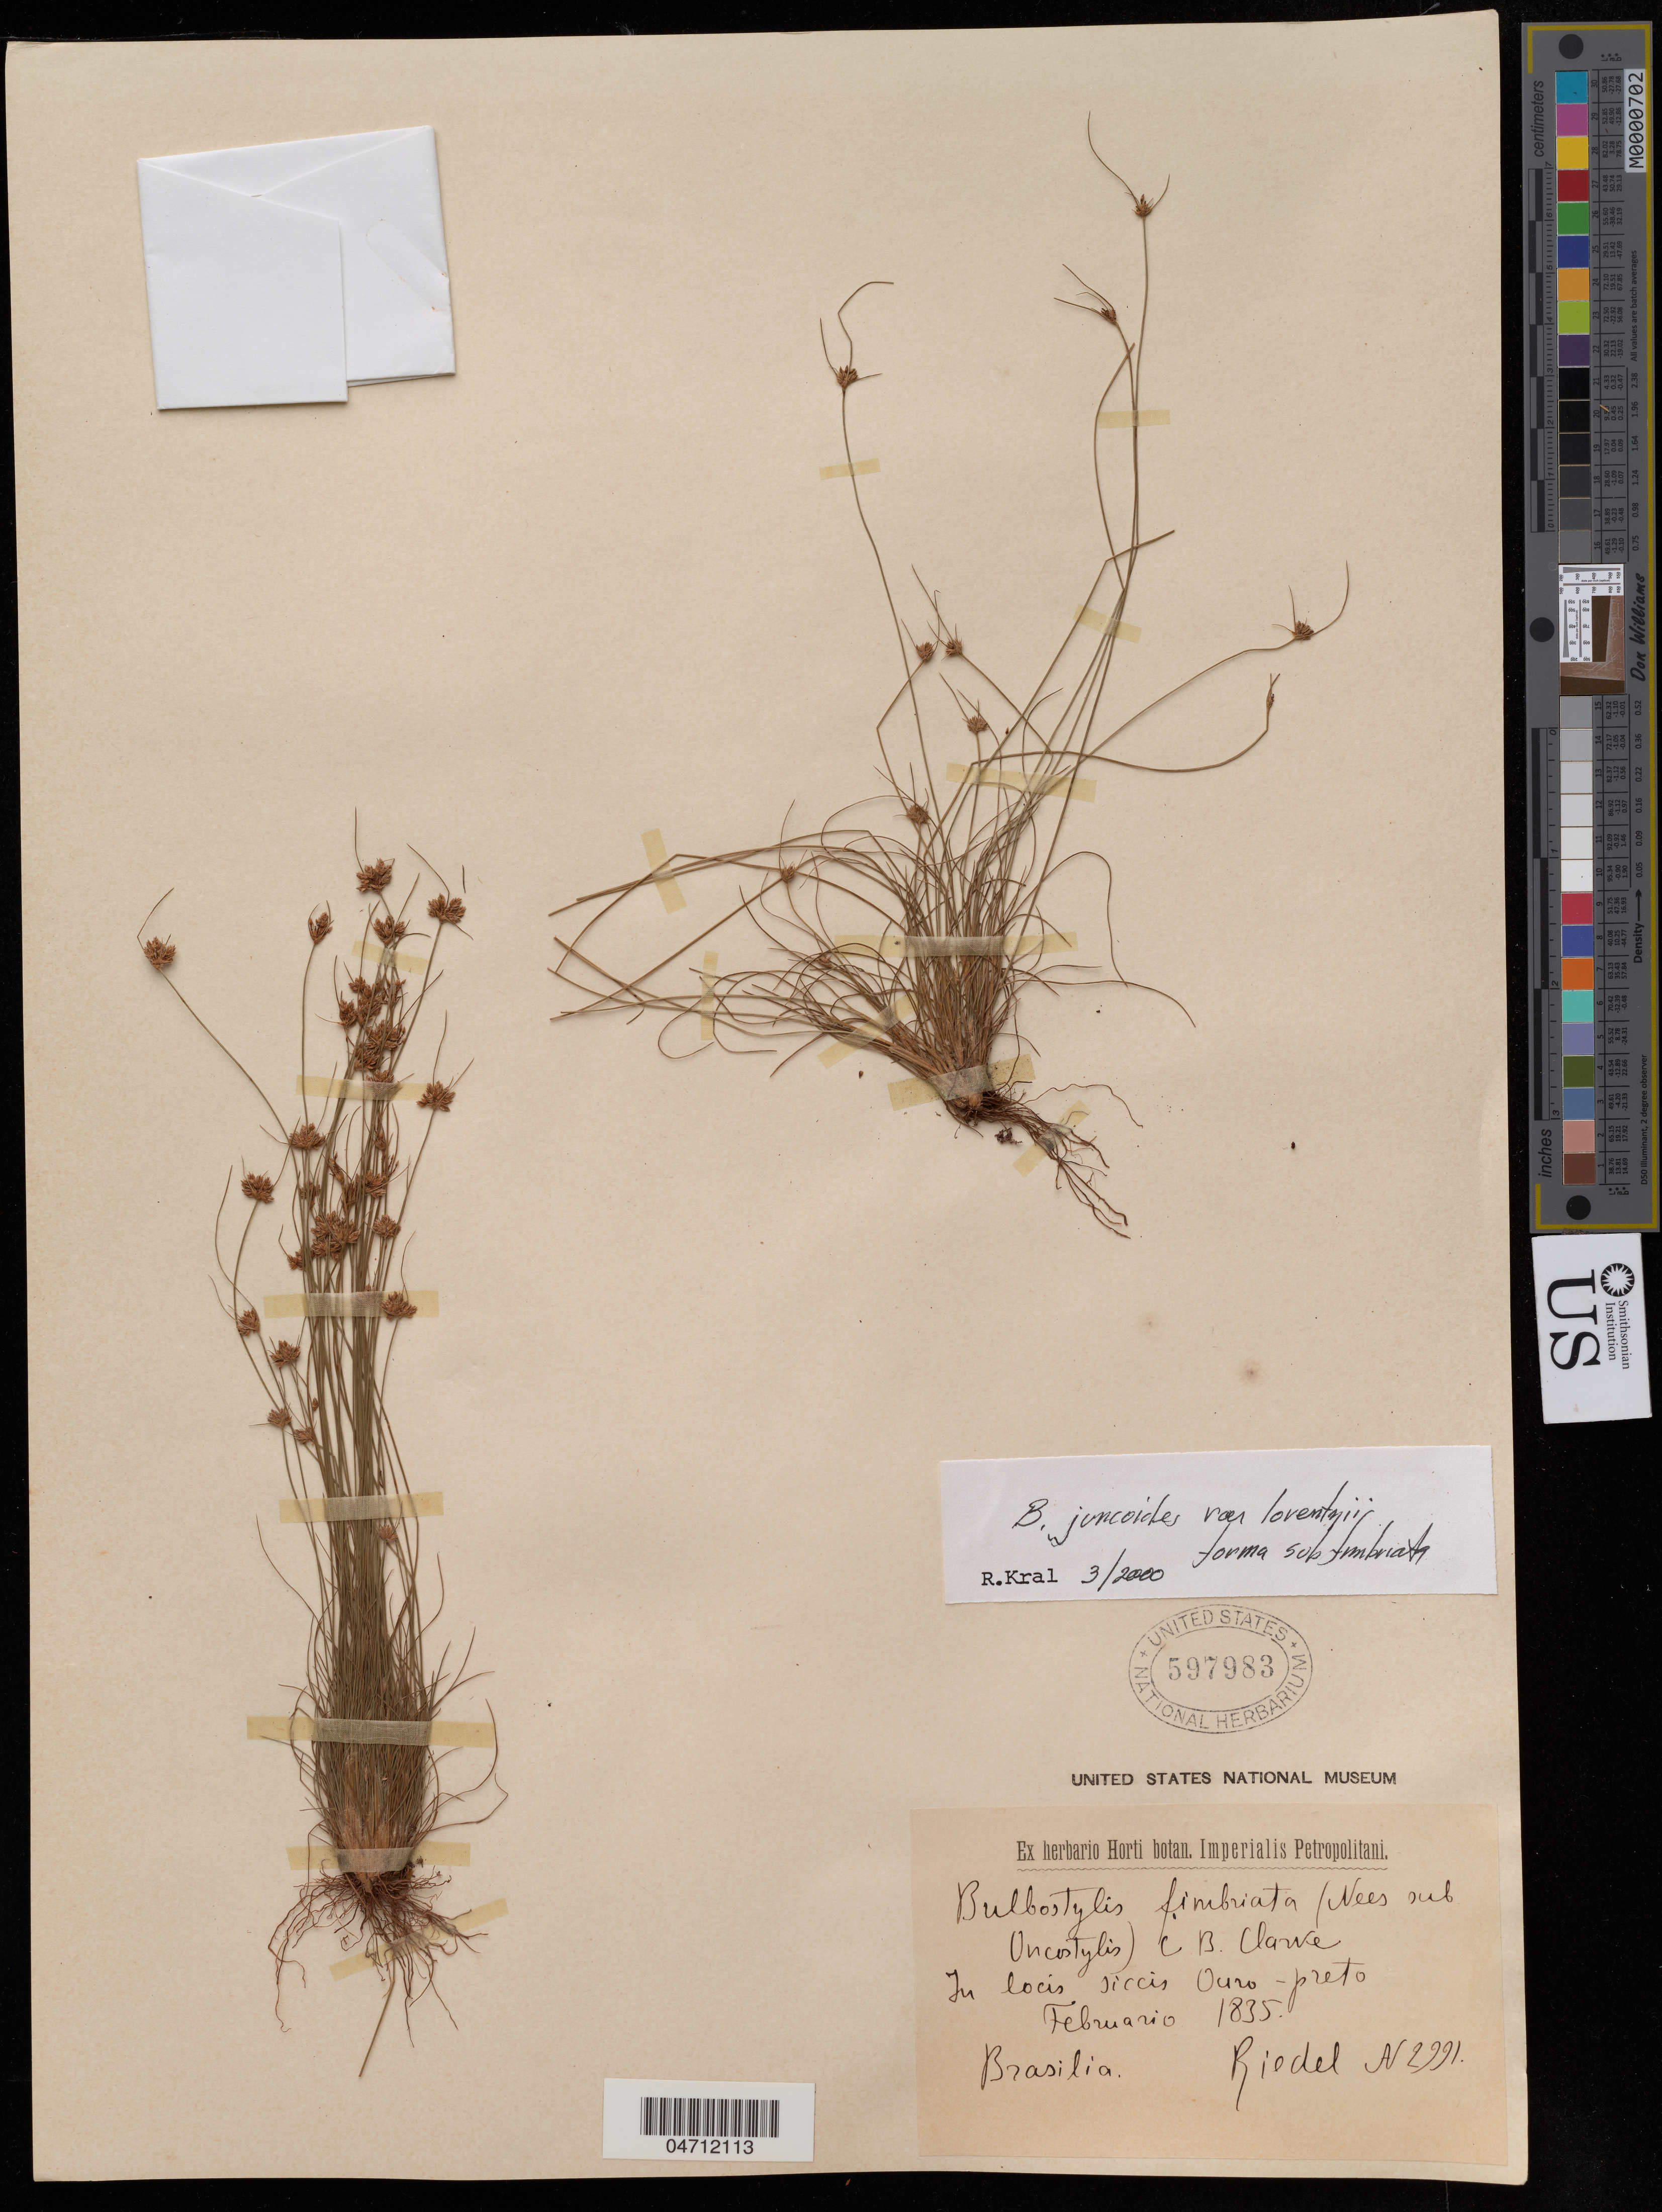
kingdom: Plantae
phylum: Tracheophyta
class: Liliopsida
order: Poales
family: Cyperaceae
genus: Bulbostylis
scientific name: Bulbostylis juncoides var. lorentzii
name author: (Boeckeler) Kük. ex Osten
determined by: Kral, R.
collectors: A. Riodel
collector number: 2991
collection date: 1835-02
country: Brazil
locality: In locis siccis Ouro-preto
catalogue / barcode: US 597983